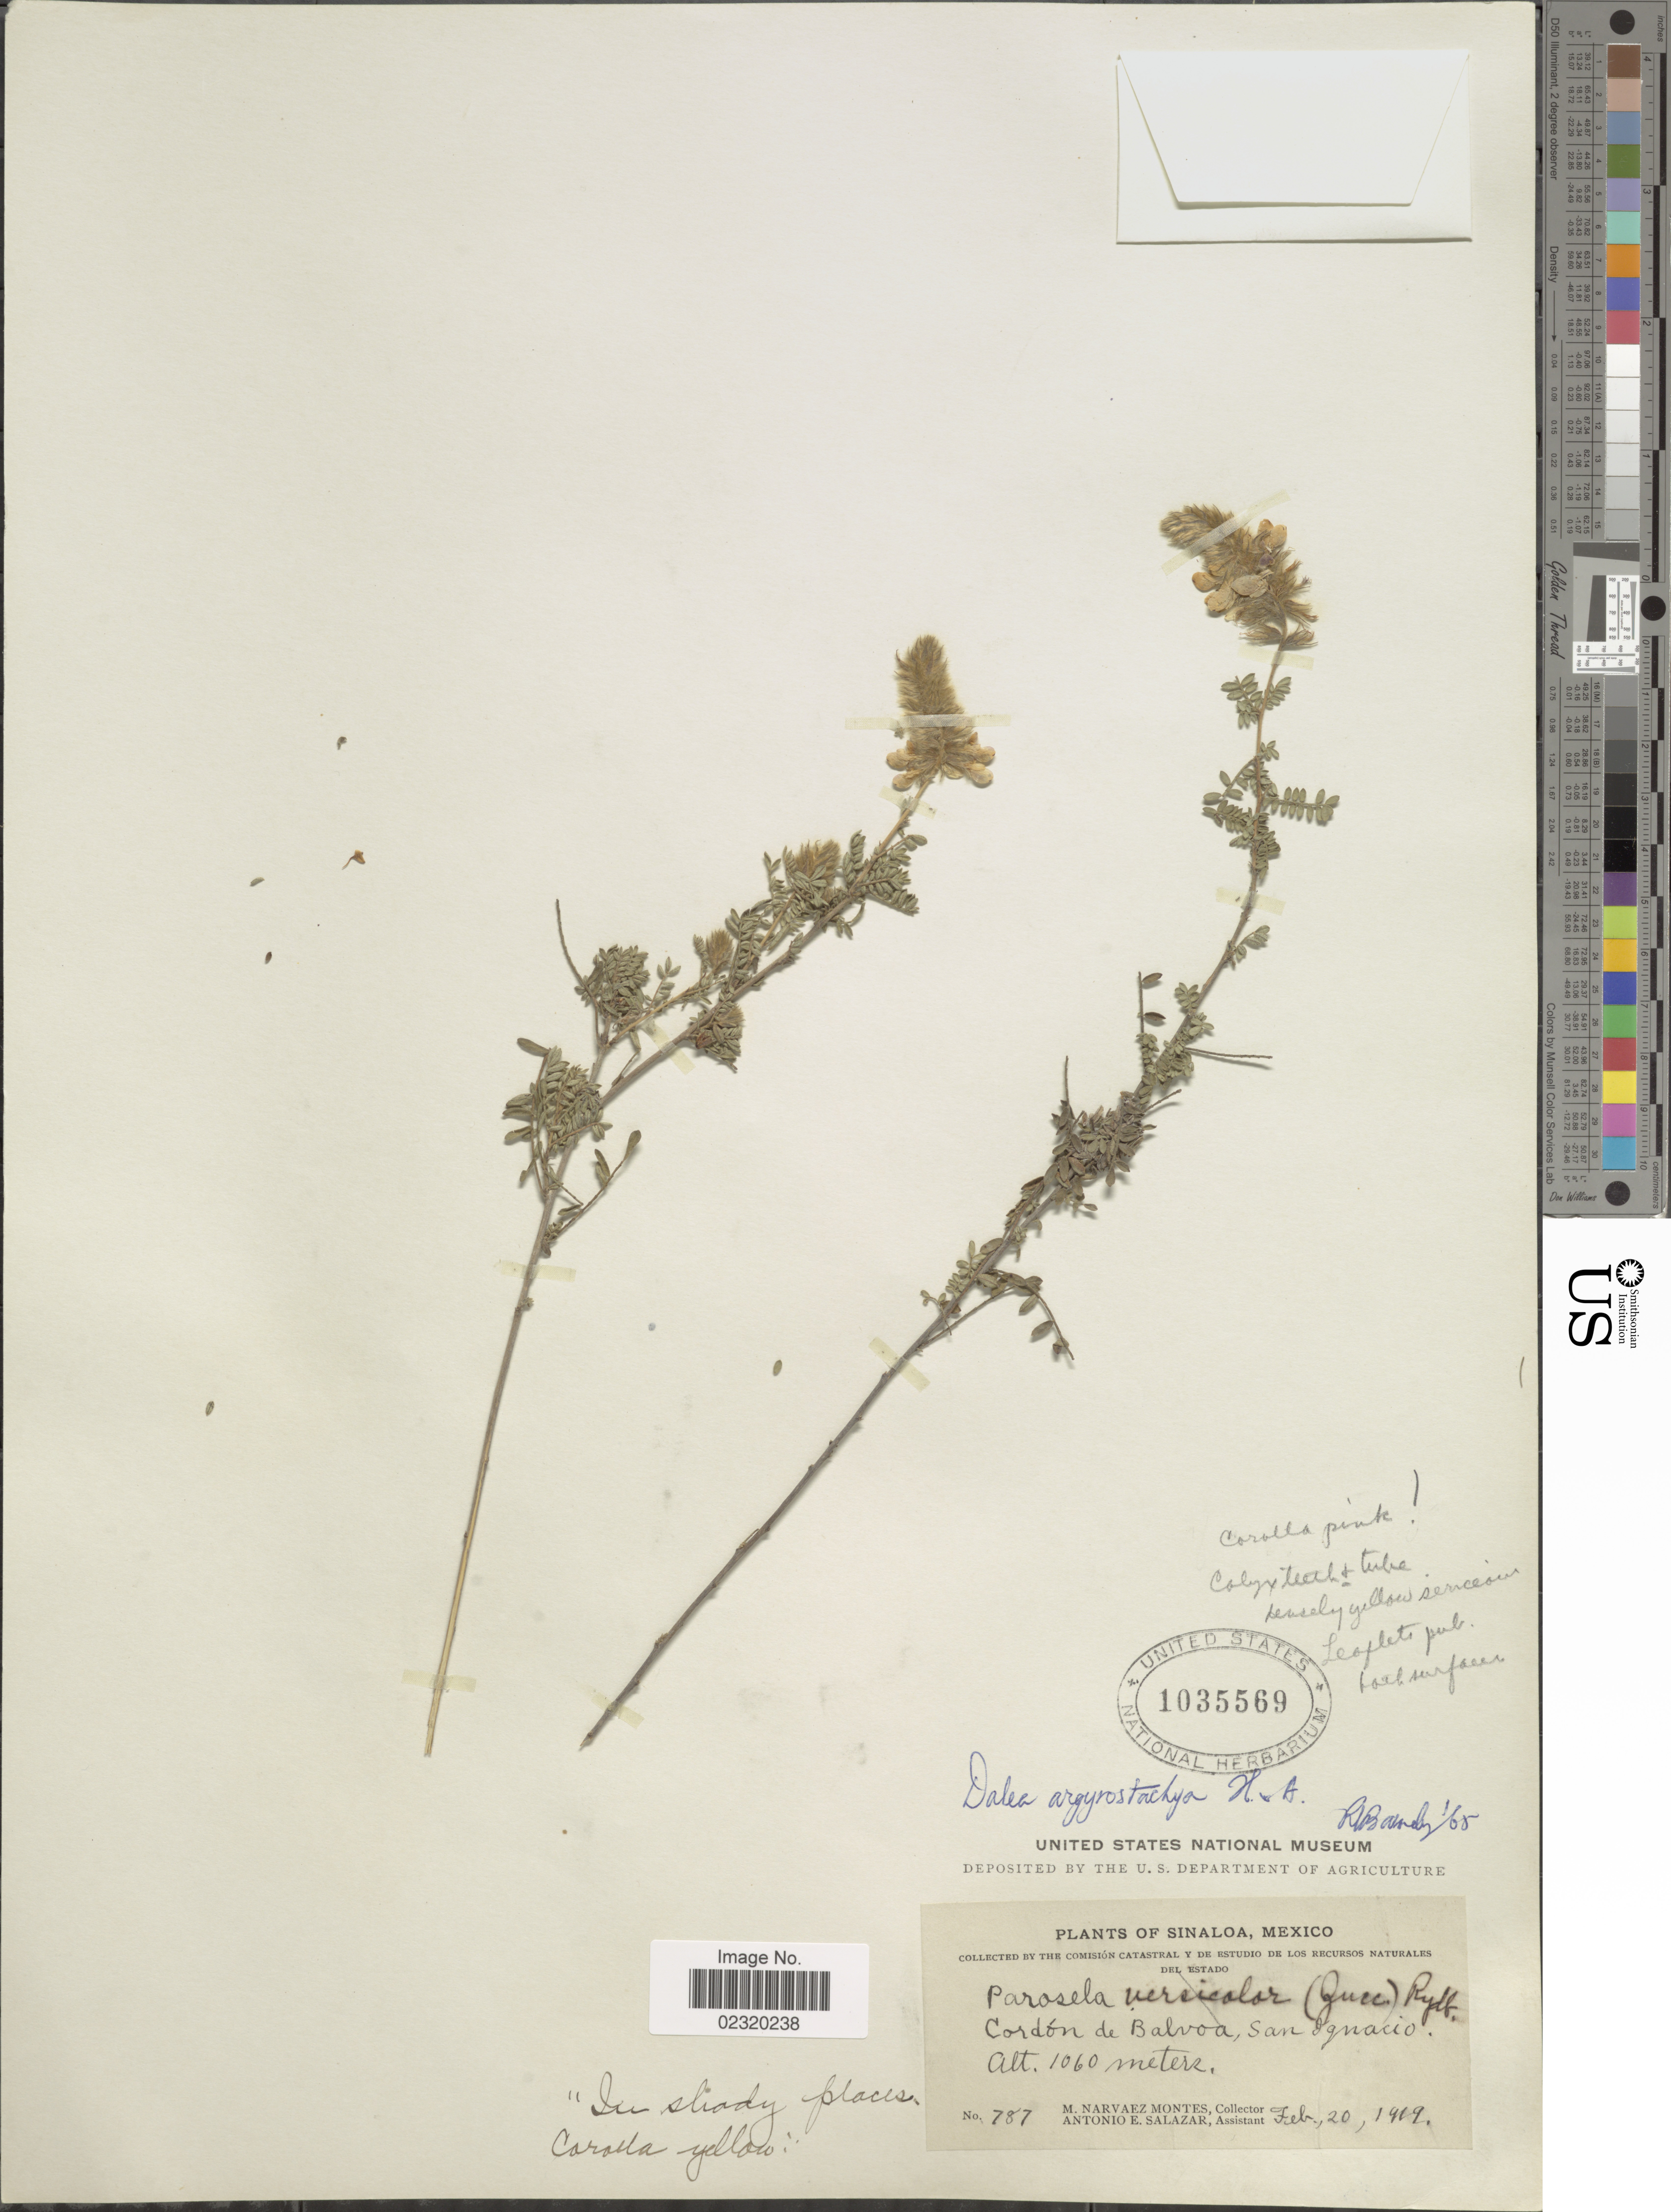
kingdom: Plantae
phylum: Tracheophyta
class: Magnoliopsida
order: Fabales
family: Fabaceae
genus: Dalea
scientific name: Dalea versicolor var. glabrescens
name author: Zucc.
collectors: M. Navarez Montes & A. E. Salazar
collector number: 787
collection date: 1919-02-20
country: Mexico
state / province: Sinaloa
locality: Cordón de Balvoa, San Ignacio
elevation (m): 1060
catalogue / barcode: US 1035569